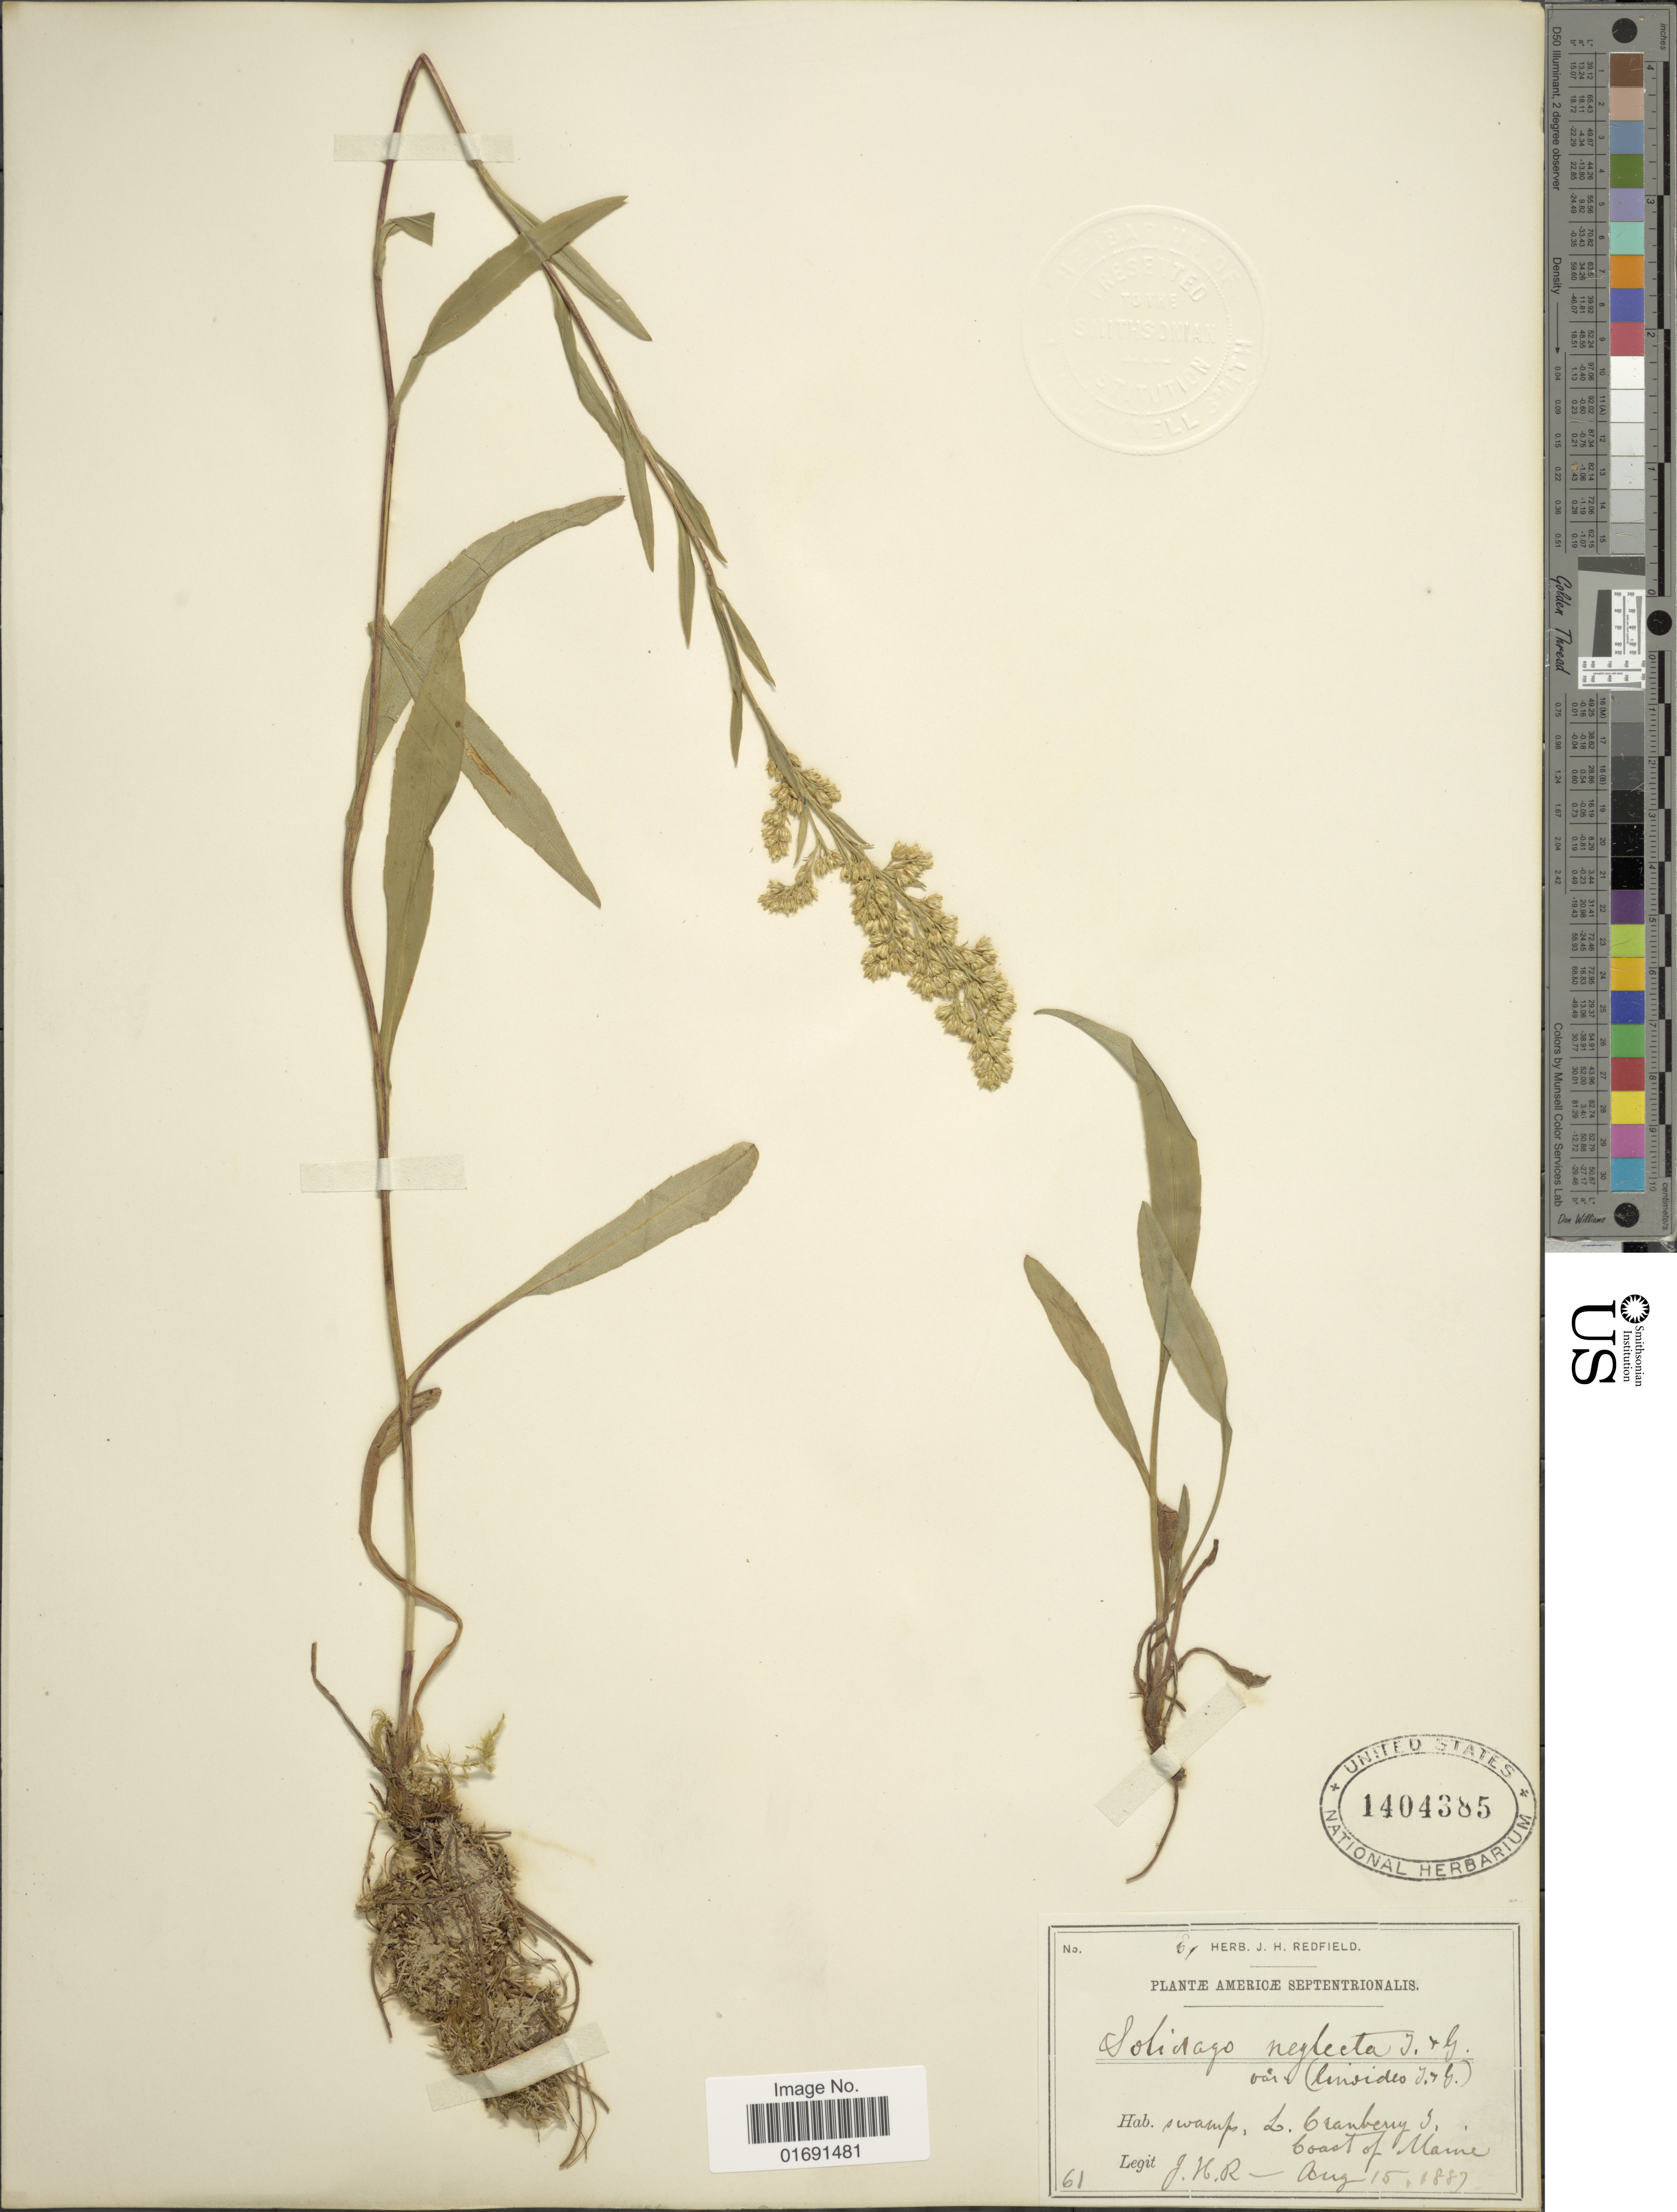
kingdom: Plantae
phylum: Tracheophyta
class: Magnoliopsida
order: Asterales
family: Asteraceae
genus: Solidago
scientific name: Solidago uniligulata var. uniligulata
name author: (DC.) Porter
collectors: J. Redfield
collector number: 61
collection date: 1887-08-15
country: United States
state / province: Maine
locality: L. Cranberry S., Coast of Maine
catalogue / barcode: US 1404385